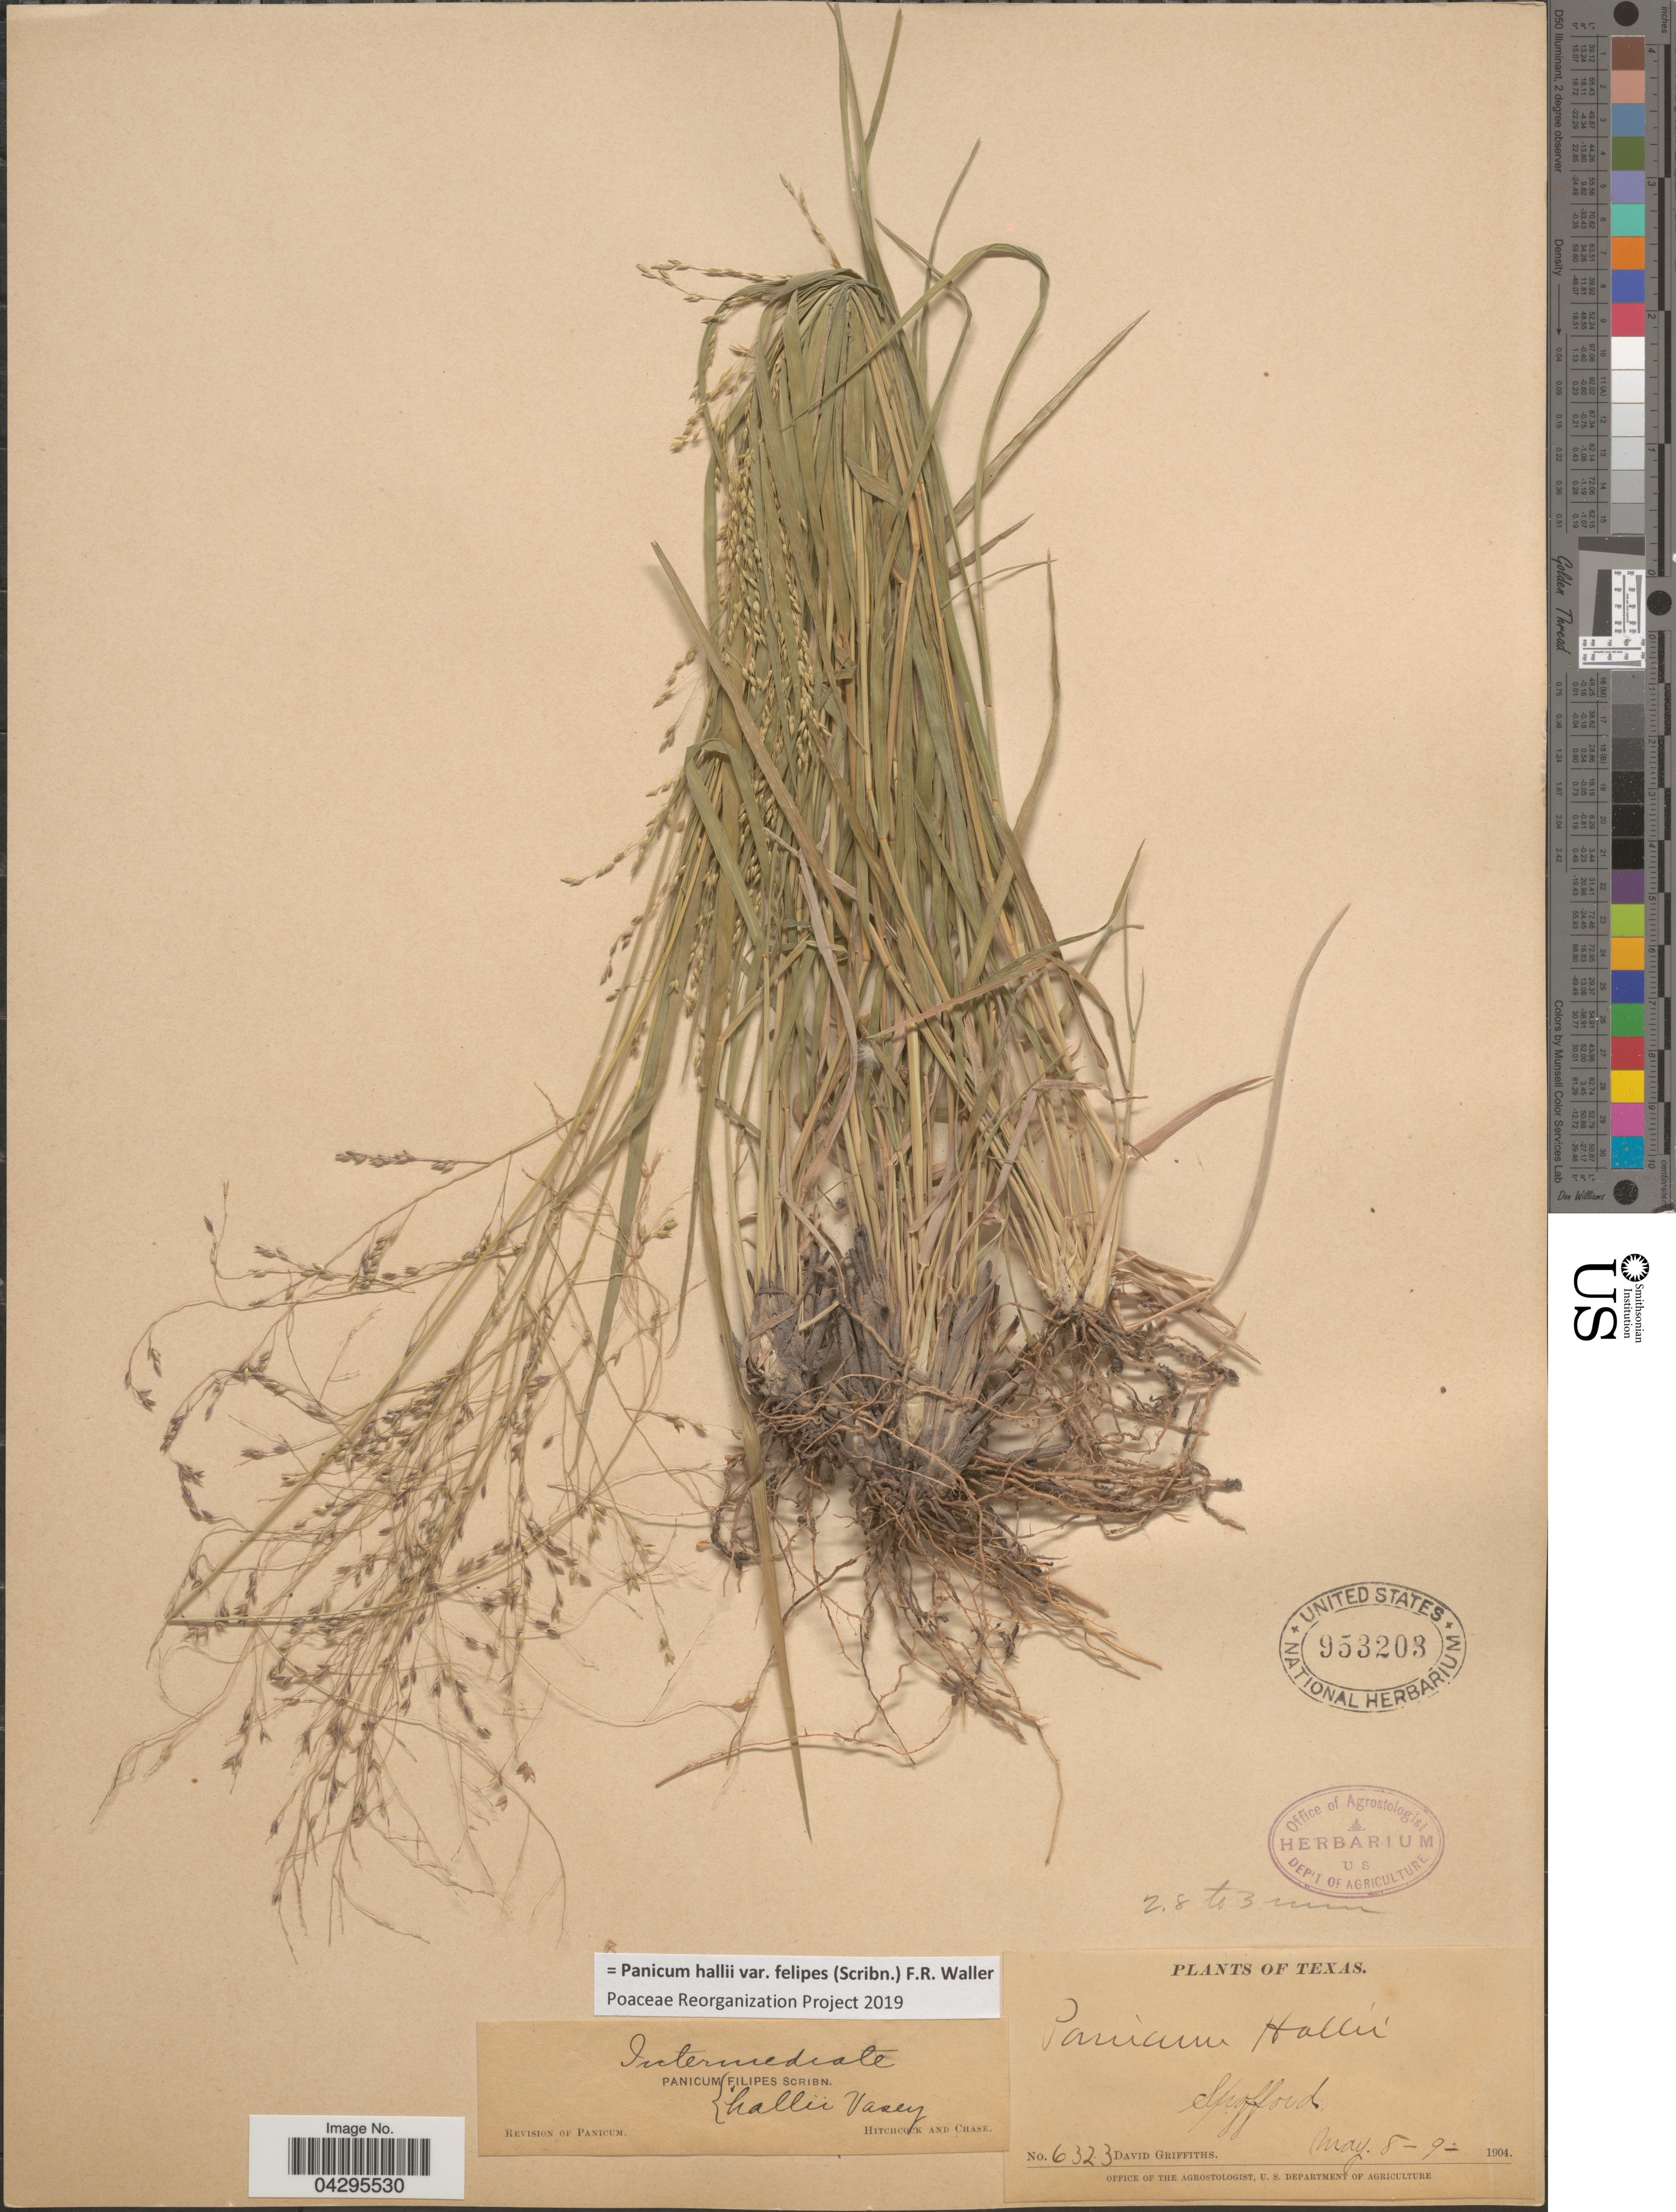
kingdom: Plantae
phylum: Tracheophyta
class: Liliopsida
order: Poales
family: Poaceae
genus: Panicum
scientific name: Panicum hallii var. felipes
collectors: D. Griffiths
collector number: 6323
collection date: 1904-05-08/1904-05-09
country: United States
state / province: Texas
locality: Spofford.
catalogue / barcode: US 953203